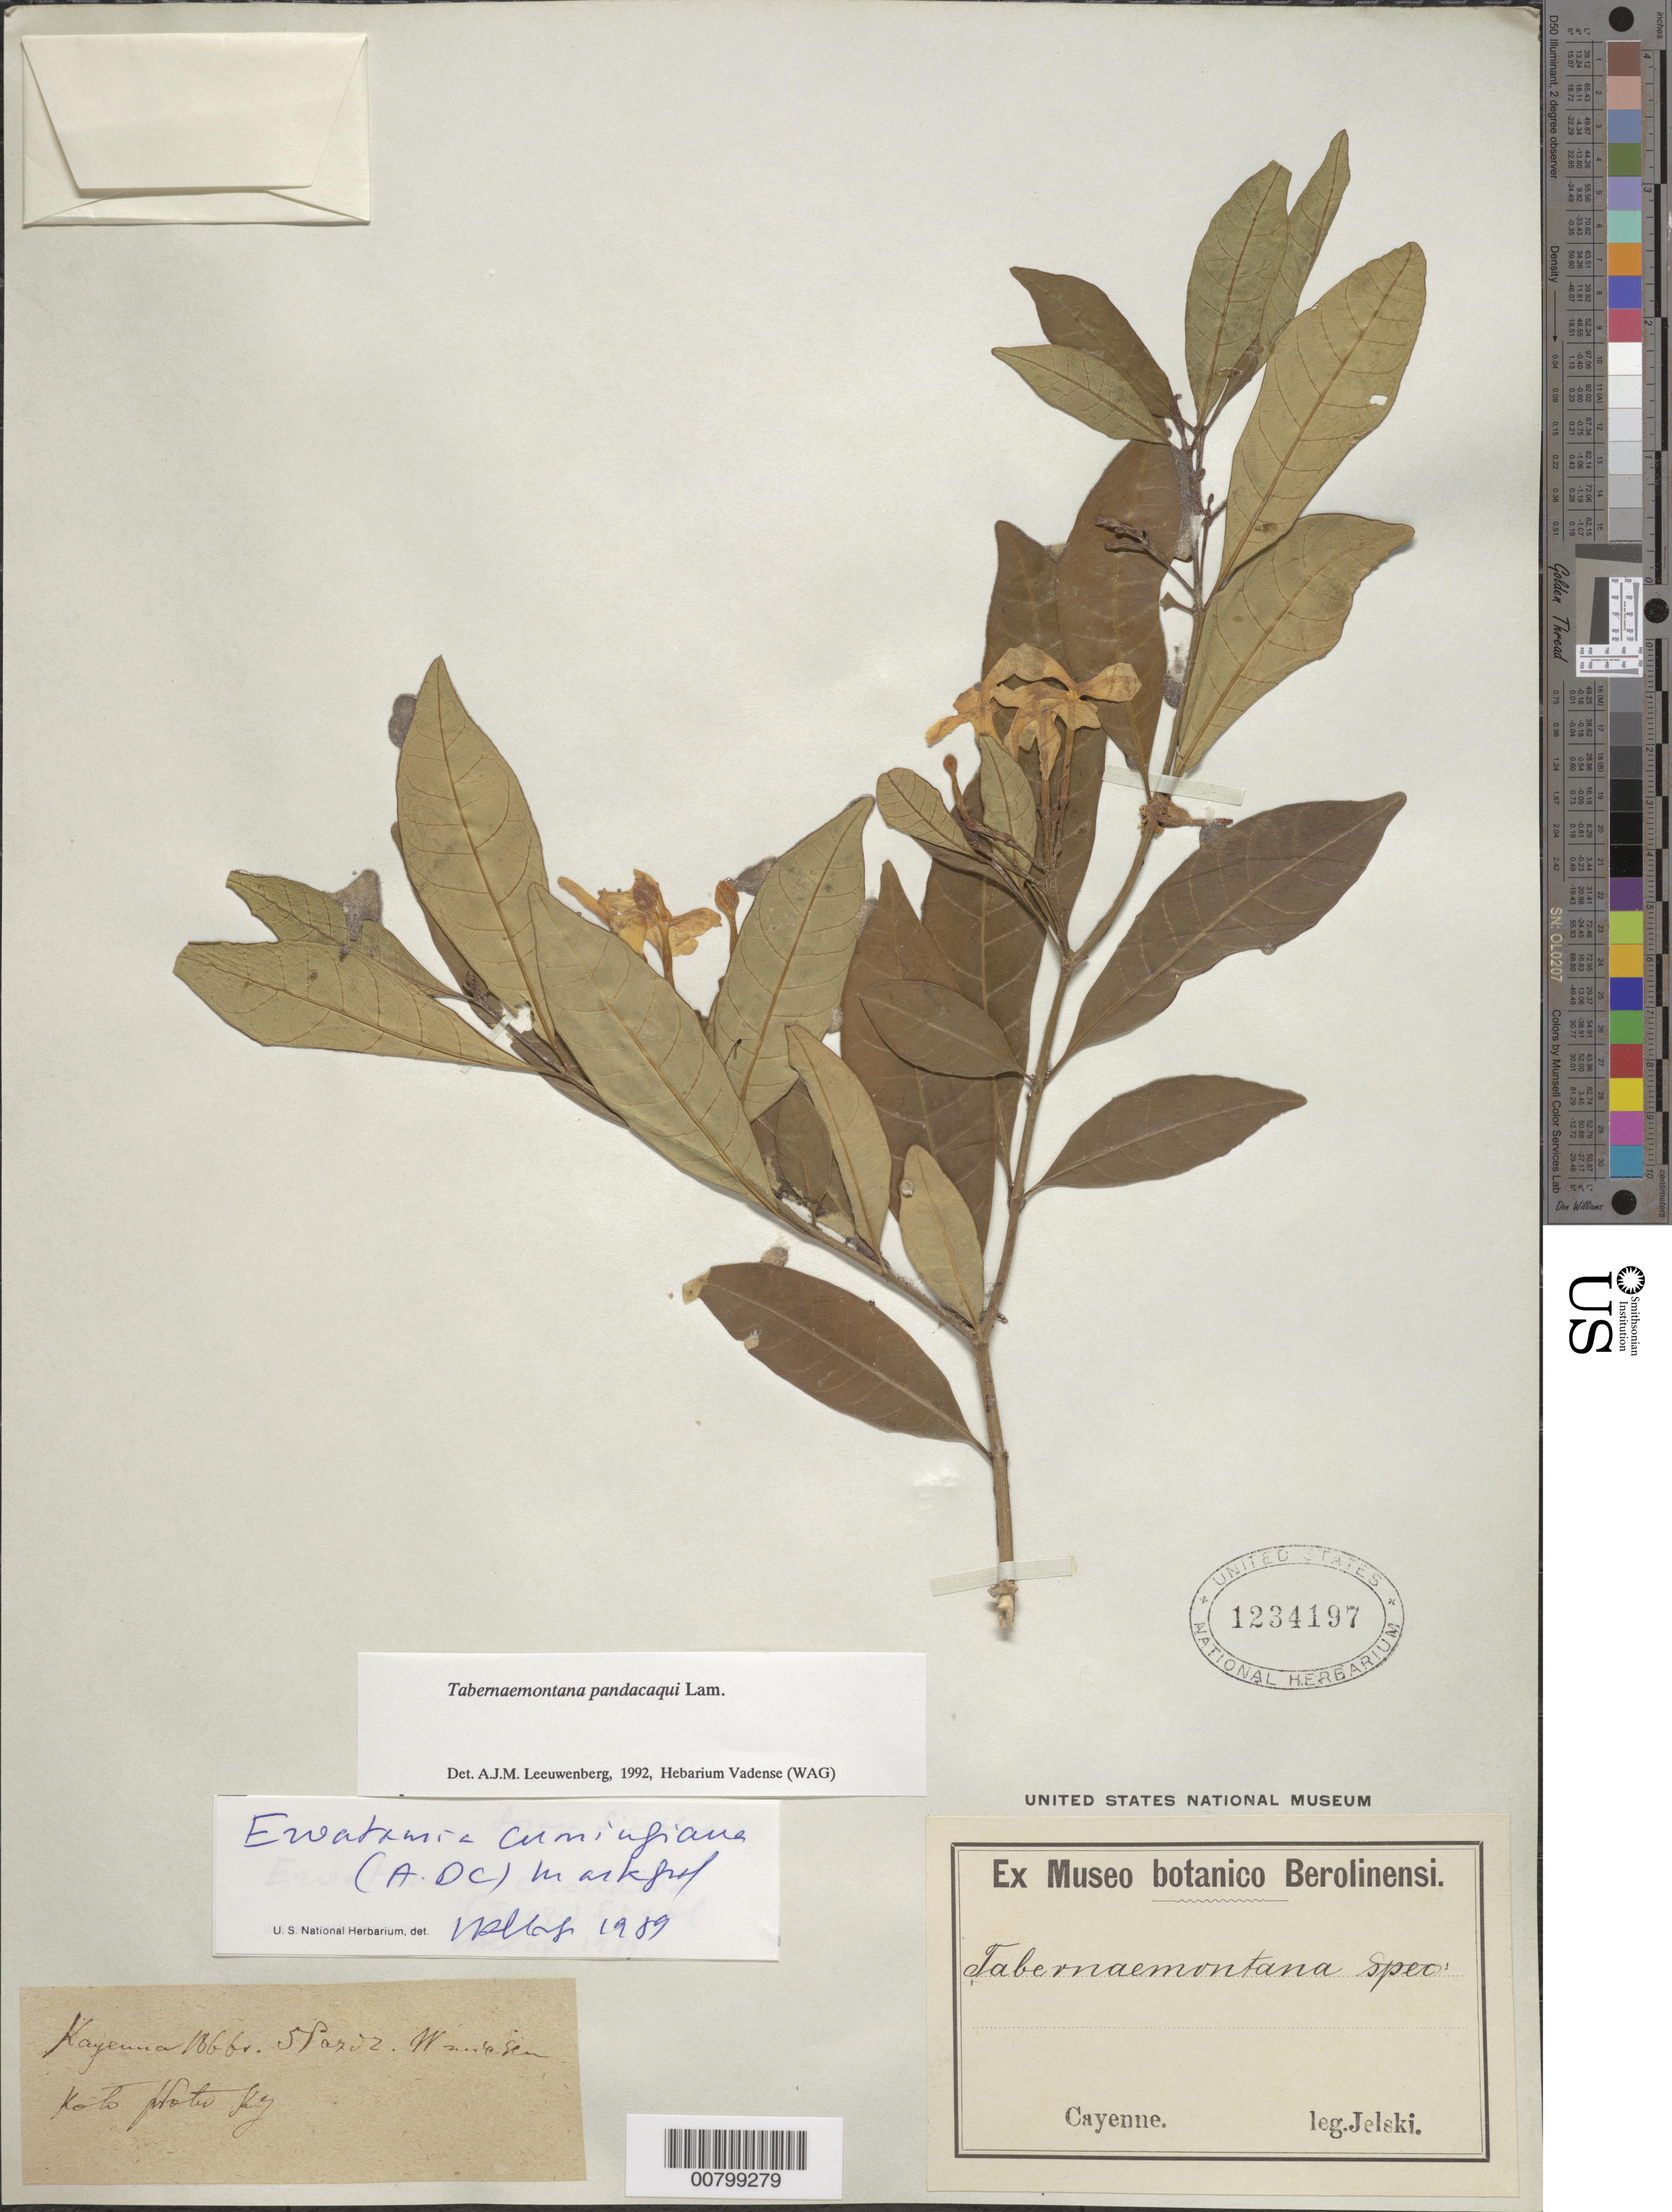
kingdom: Plantae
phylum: Tracheophyta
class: Magnoliopsida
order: Gentianales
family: Apocynaceae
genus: Tabernaemontana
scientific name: Tabernaemontana pandacaqui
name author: Poir.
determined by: Leeuwenberg, A. J. M.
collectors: H. Jelski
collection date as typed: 1866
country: French Guiana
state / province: Cayenne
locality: Cayenne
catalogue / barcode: US 1234197